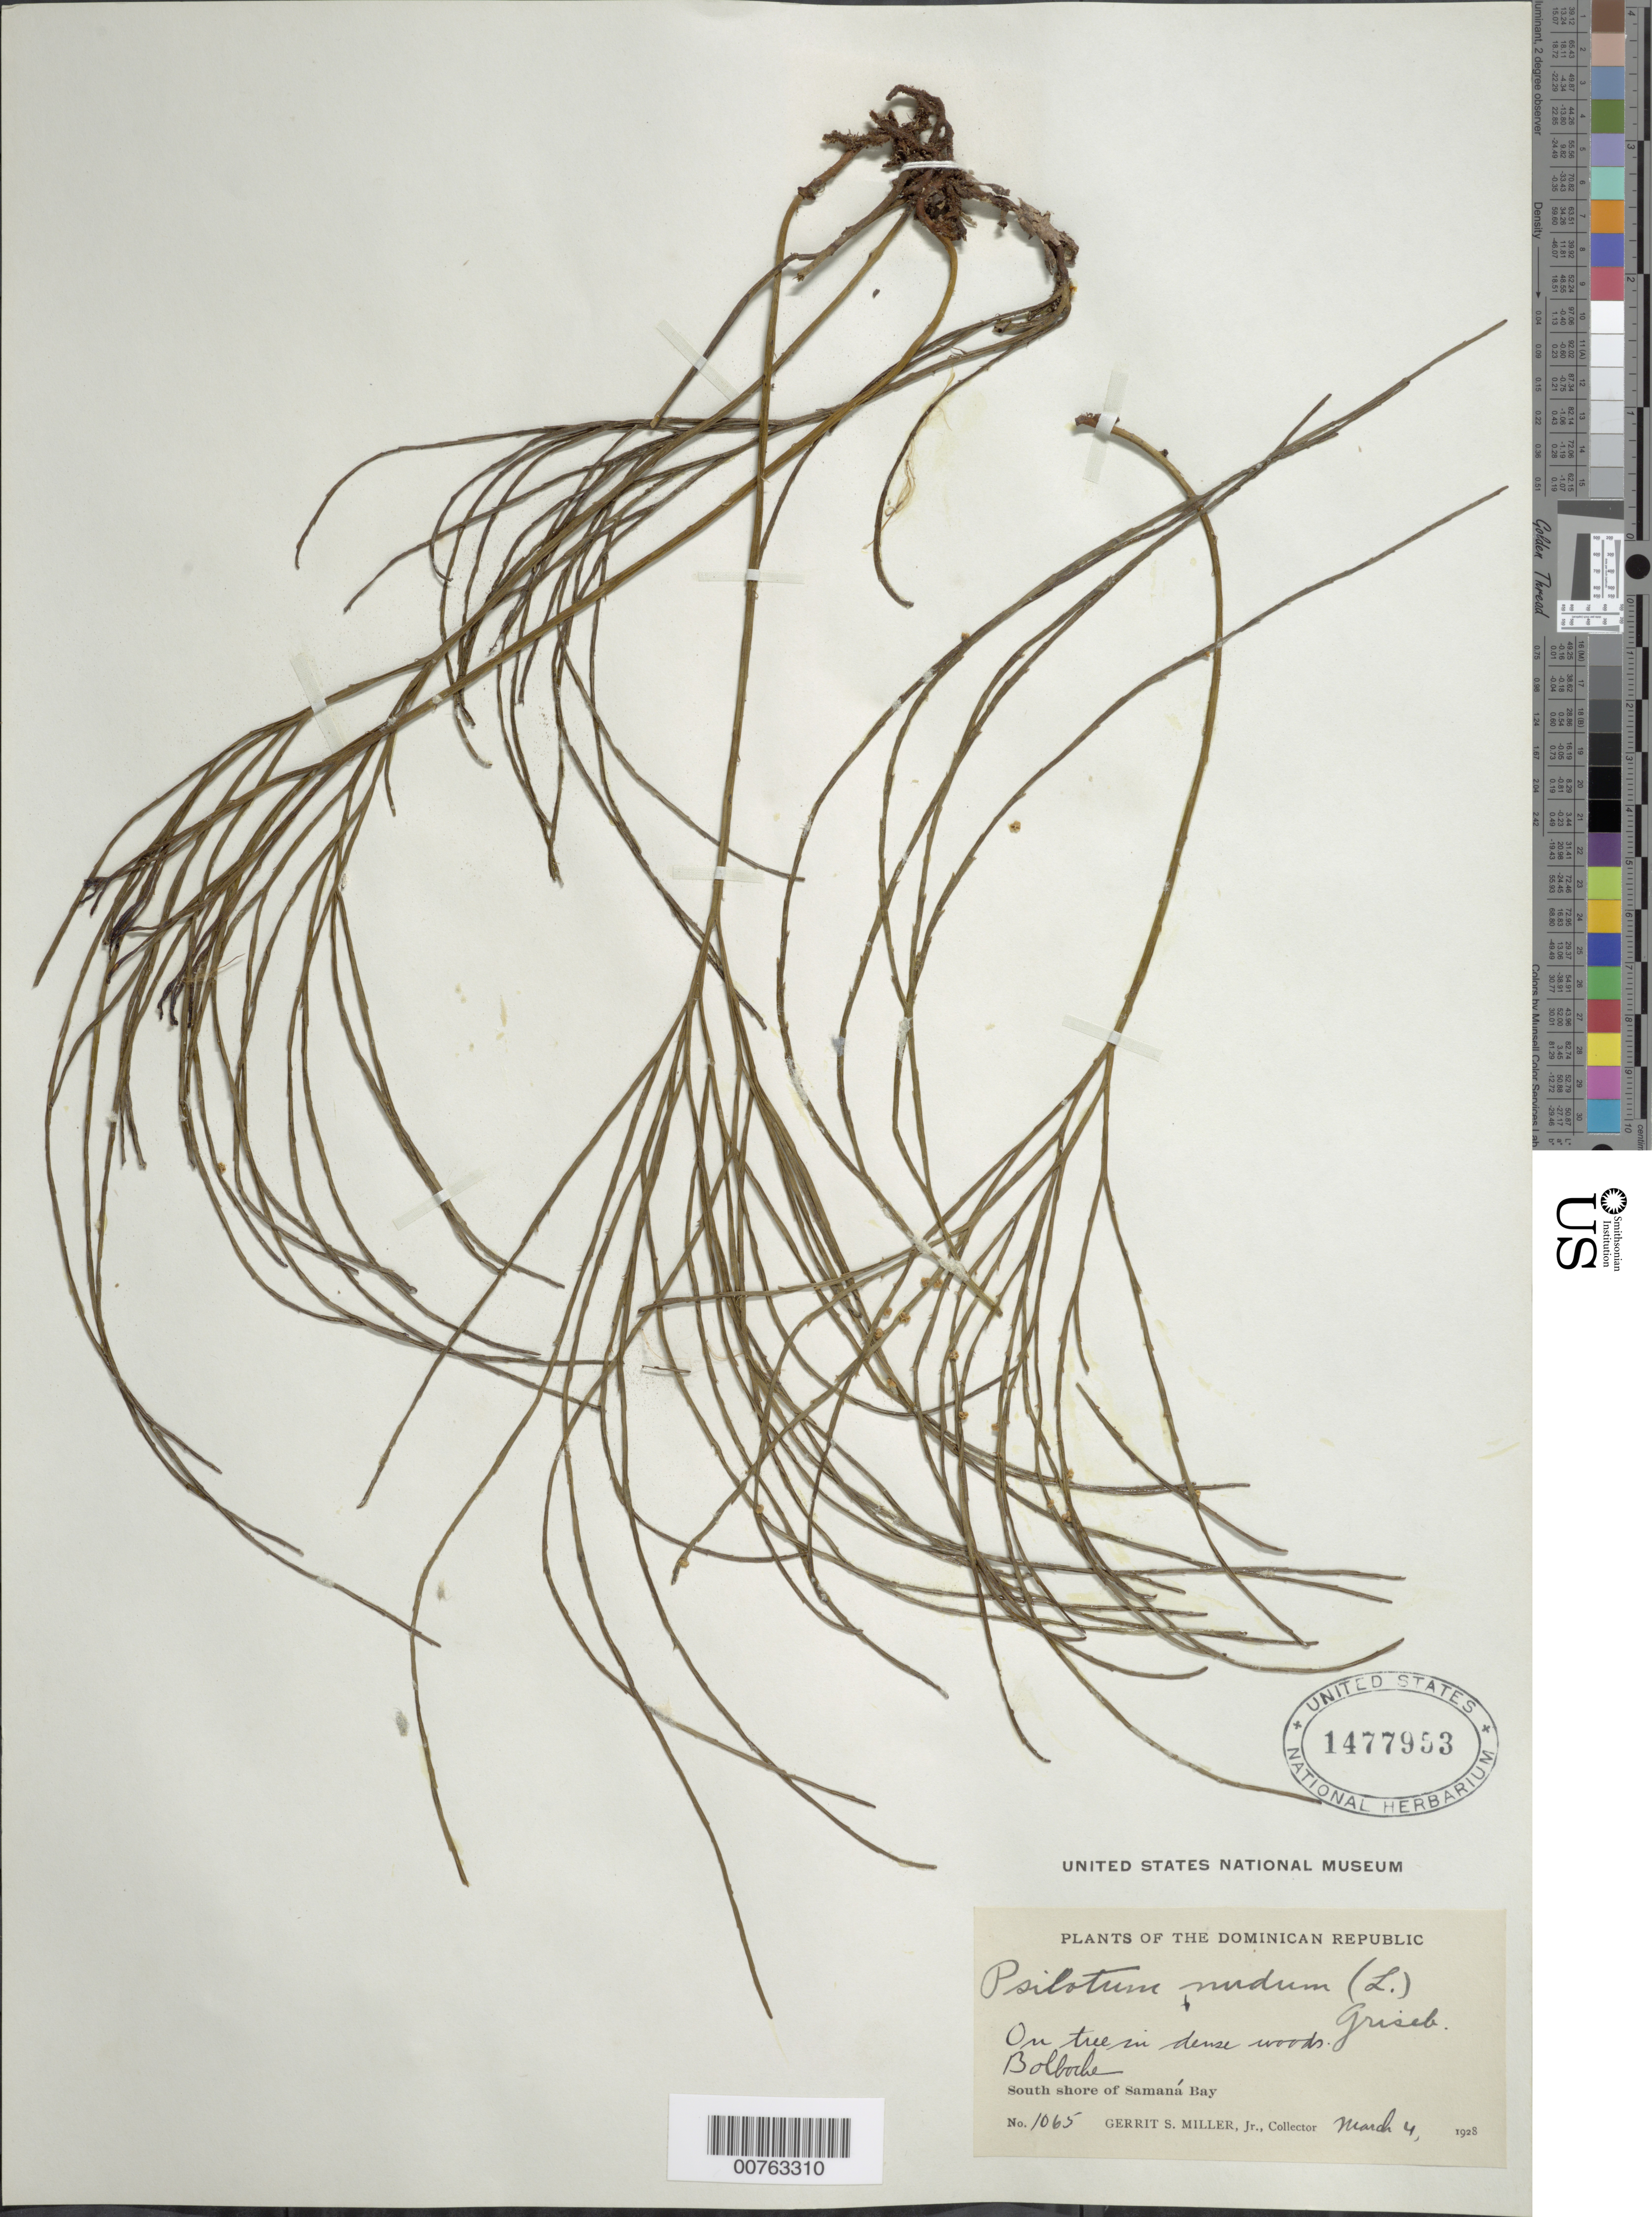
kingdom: Plantae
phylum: Tracheophyta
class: Polypodiopsida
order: Psilotales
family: Psilotaceae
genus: Psilotum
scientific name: Psilotum nudum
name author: (L.) P. Beauv.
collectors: G. S. Miller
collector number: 1065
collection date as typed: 04 Mar 1928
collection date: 1928-03-04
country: Dominican Republic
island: Hispaniola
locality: South shore of Samaná Bay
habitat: On trees, dense woods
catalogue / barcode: US 1477953